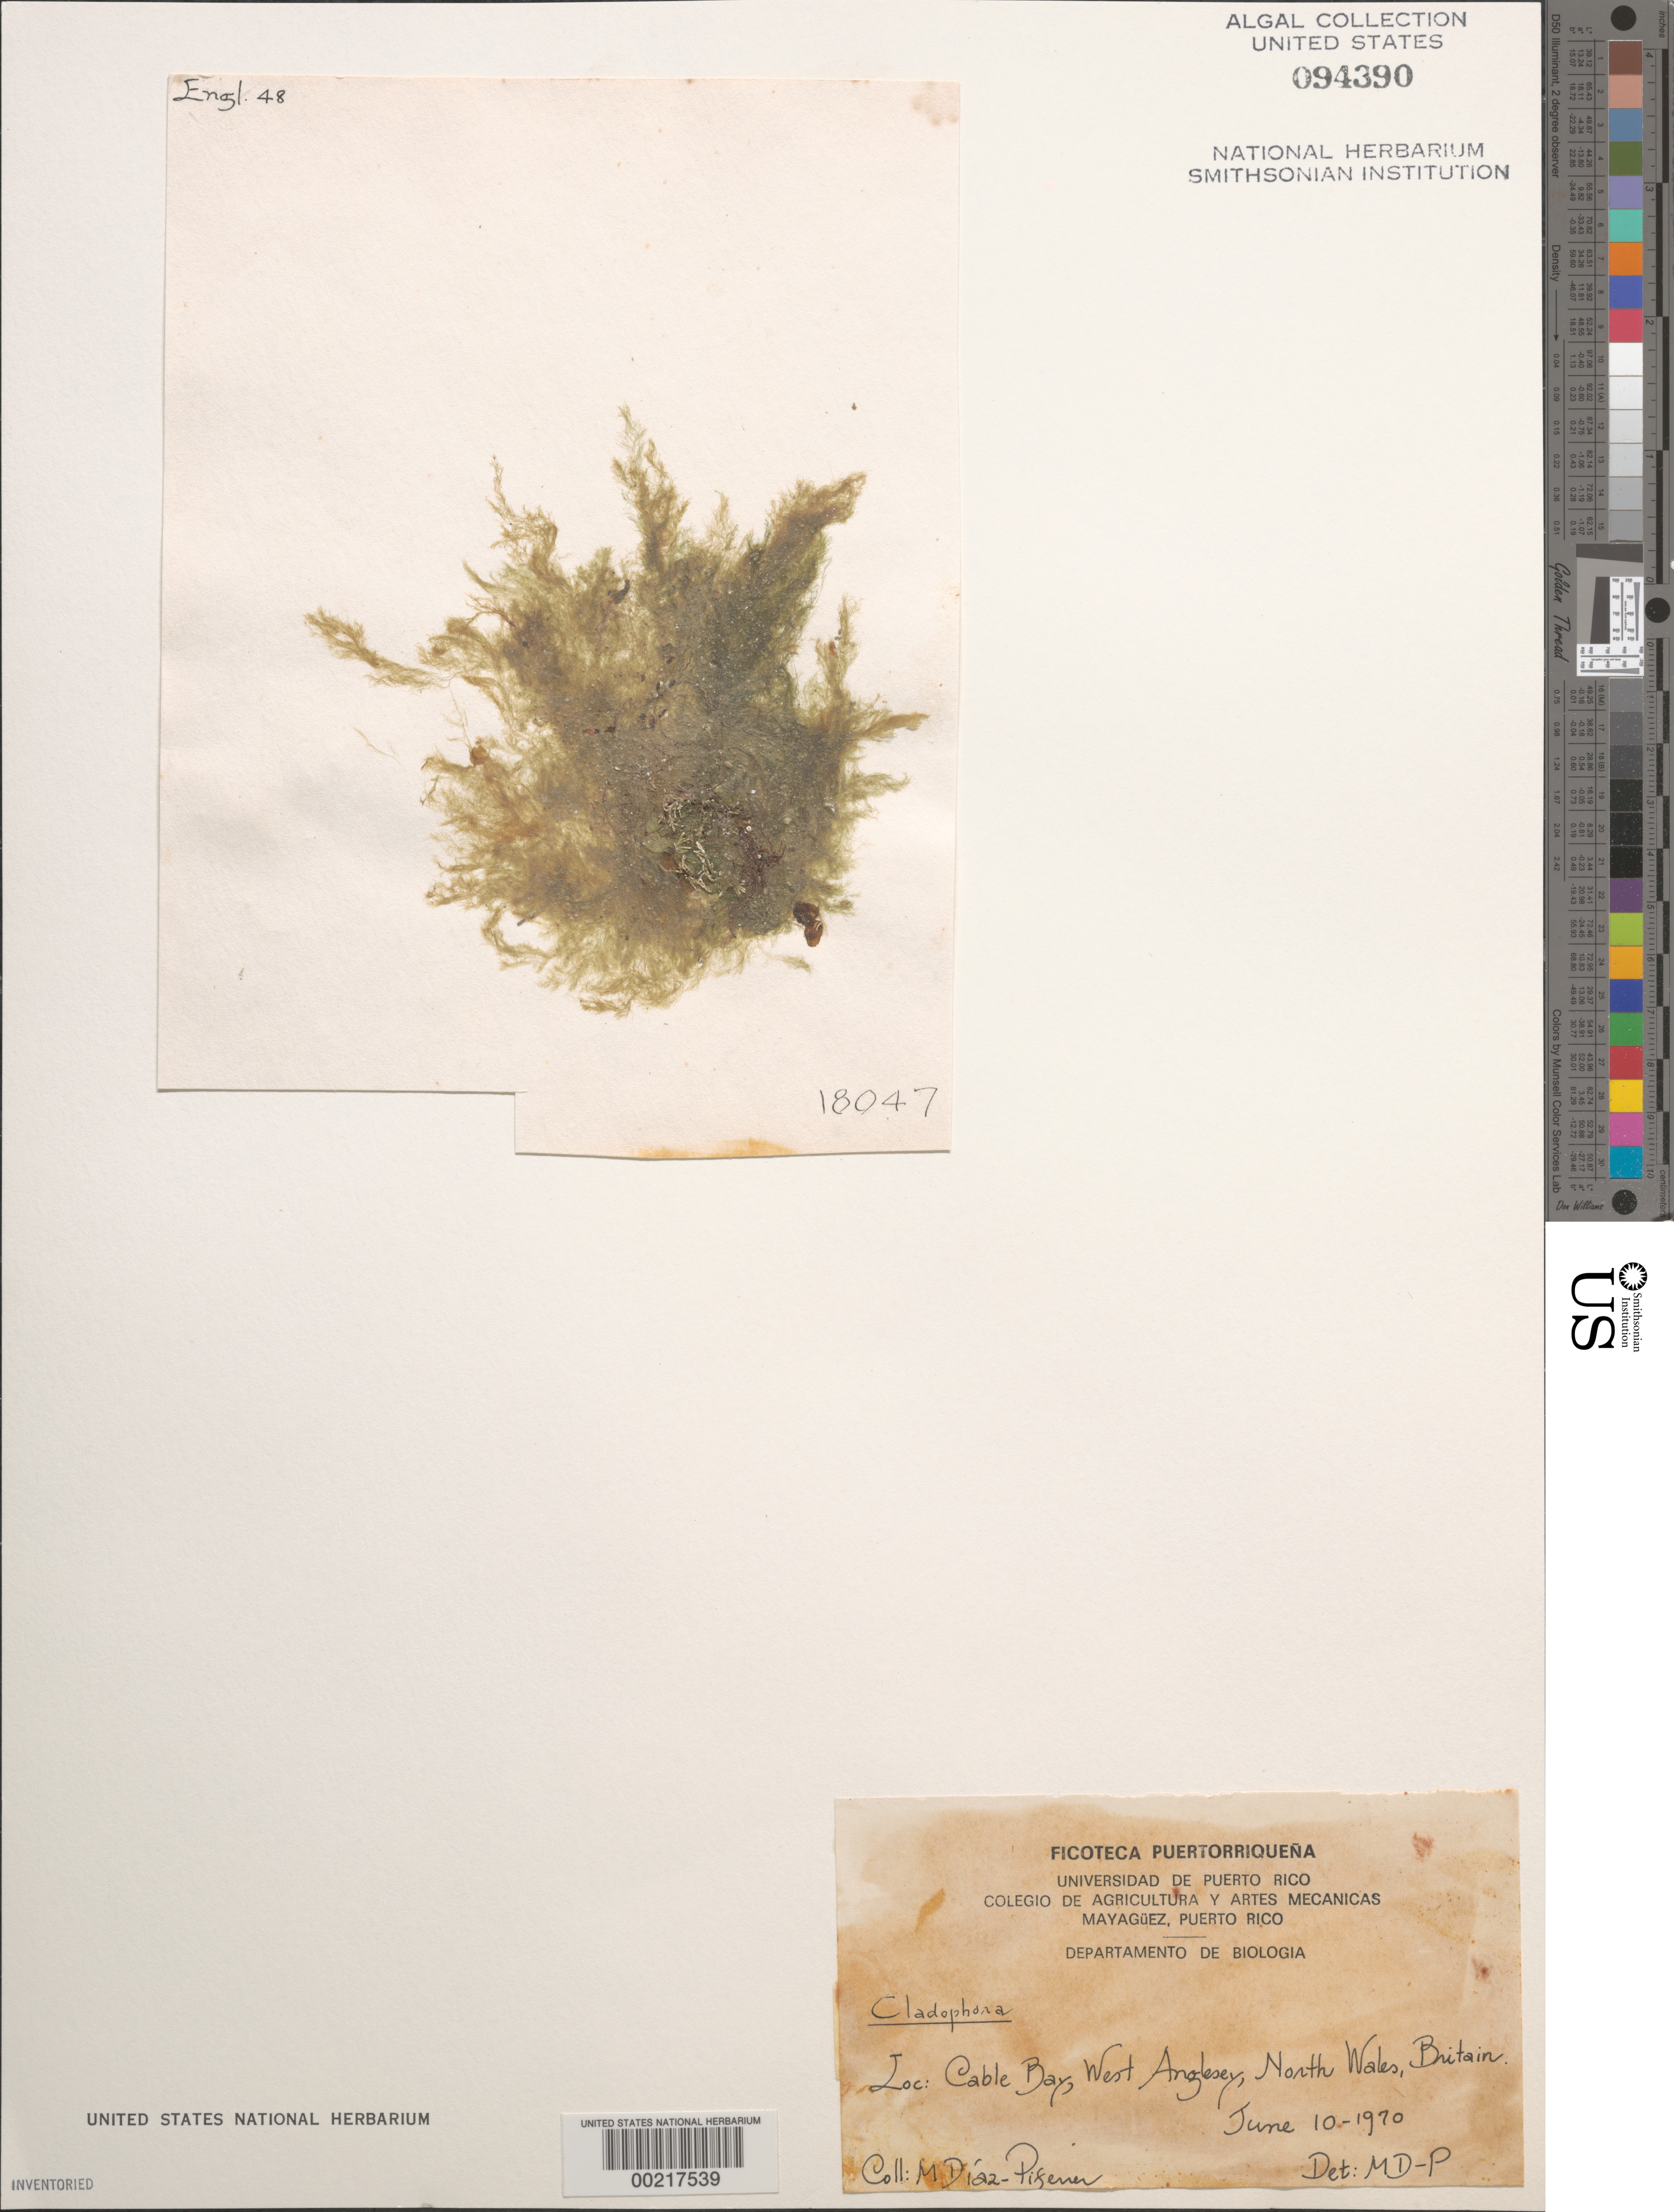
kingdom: Plantae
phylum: Chlorophyta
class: Ulvophyceae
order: Cladophorales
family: Cladophoraceae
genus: Cladophora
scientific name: Cladophora sp.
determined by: Diaz-Piferrer, M.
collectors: M. Diaz-Piferrer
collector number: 18047 & ENGL. 48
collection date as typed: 10 Jun 1970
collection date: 1970-06-10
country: United Kingdom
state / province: Wales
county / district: Gwynedd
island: Anglesey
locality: Cable Bay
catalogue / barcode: US 94390